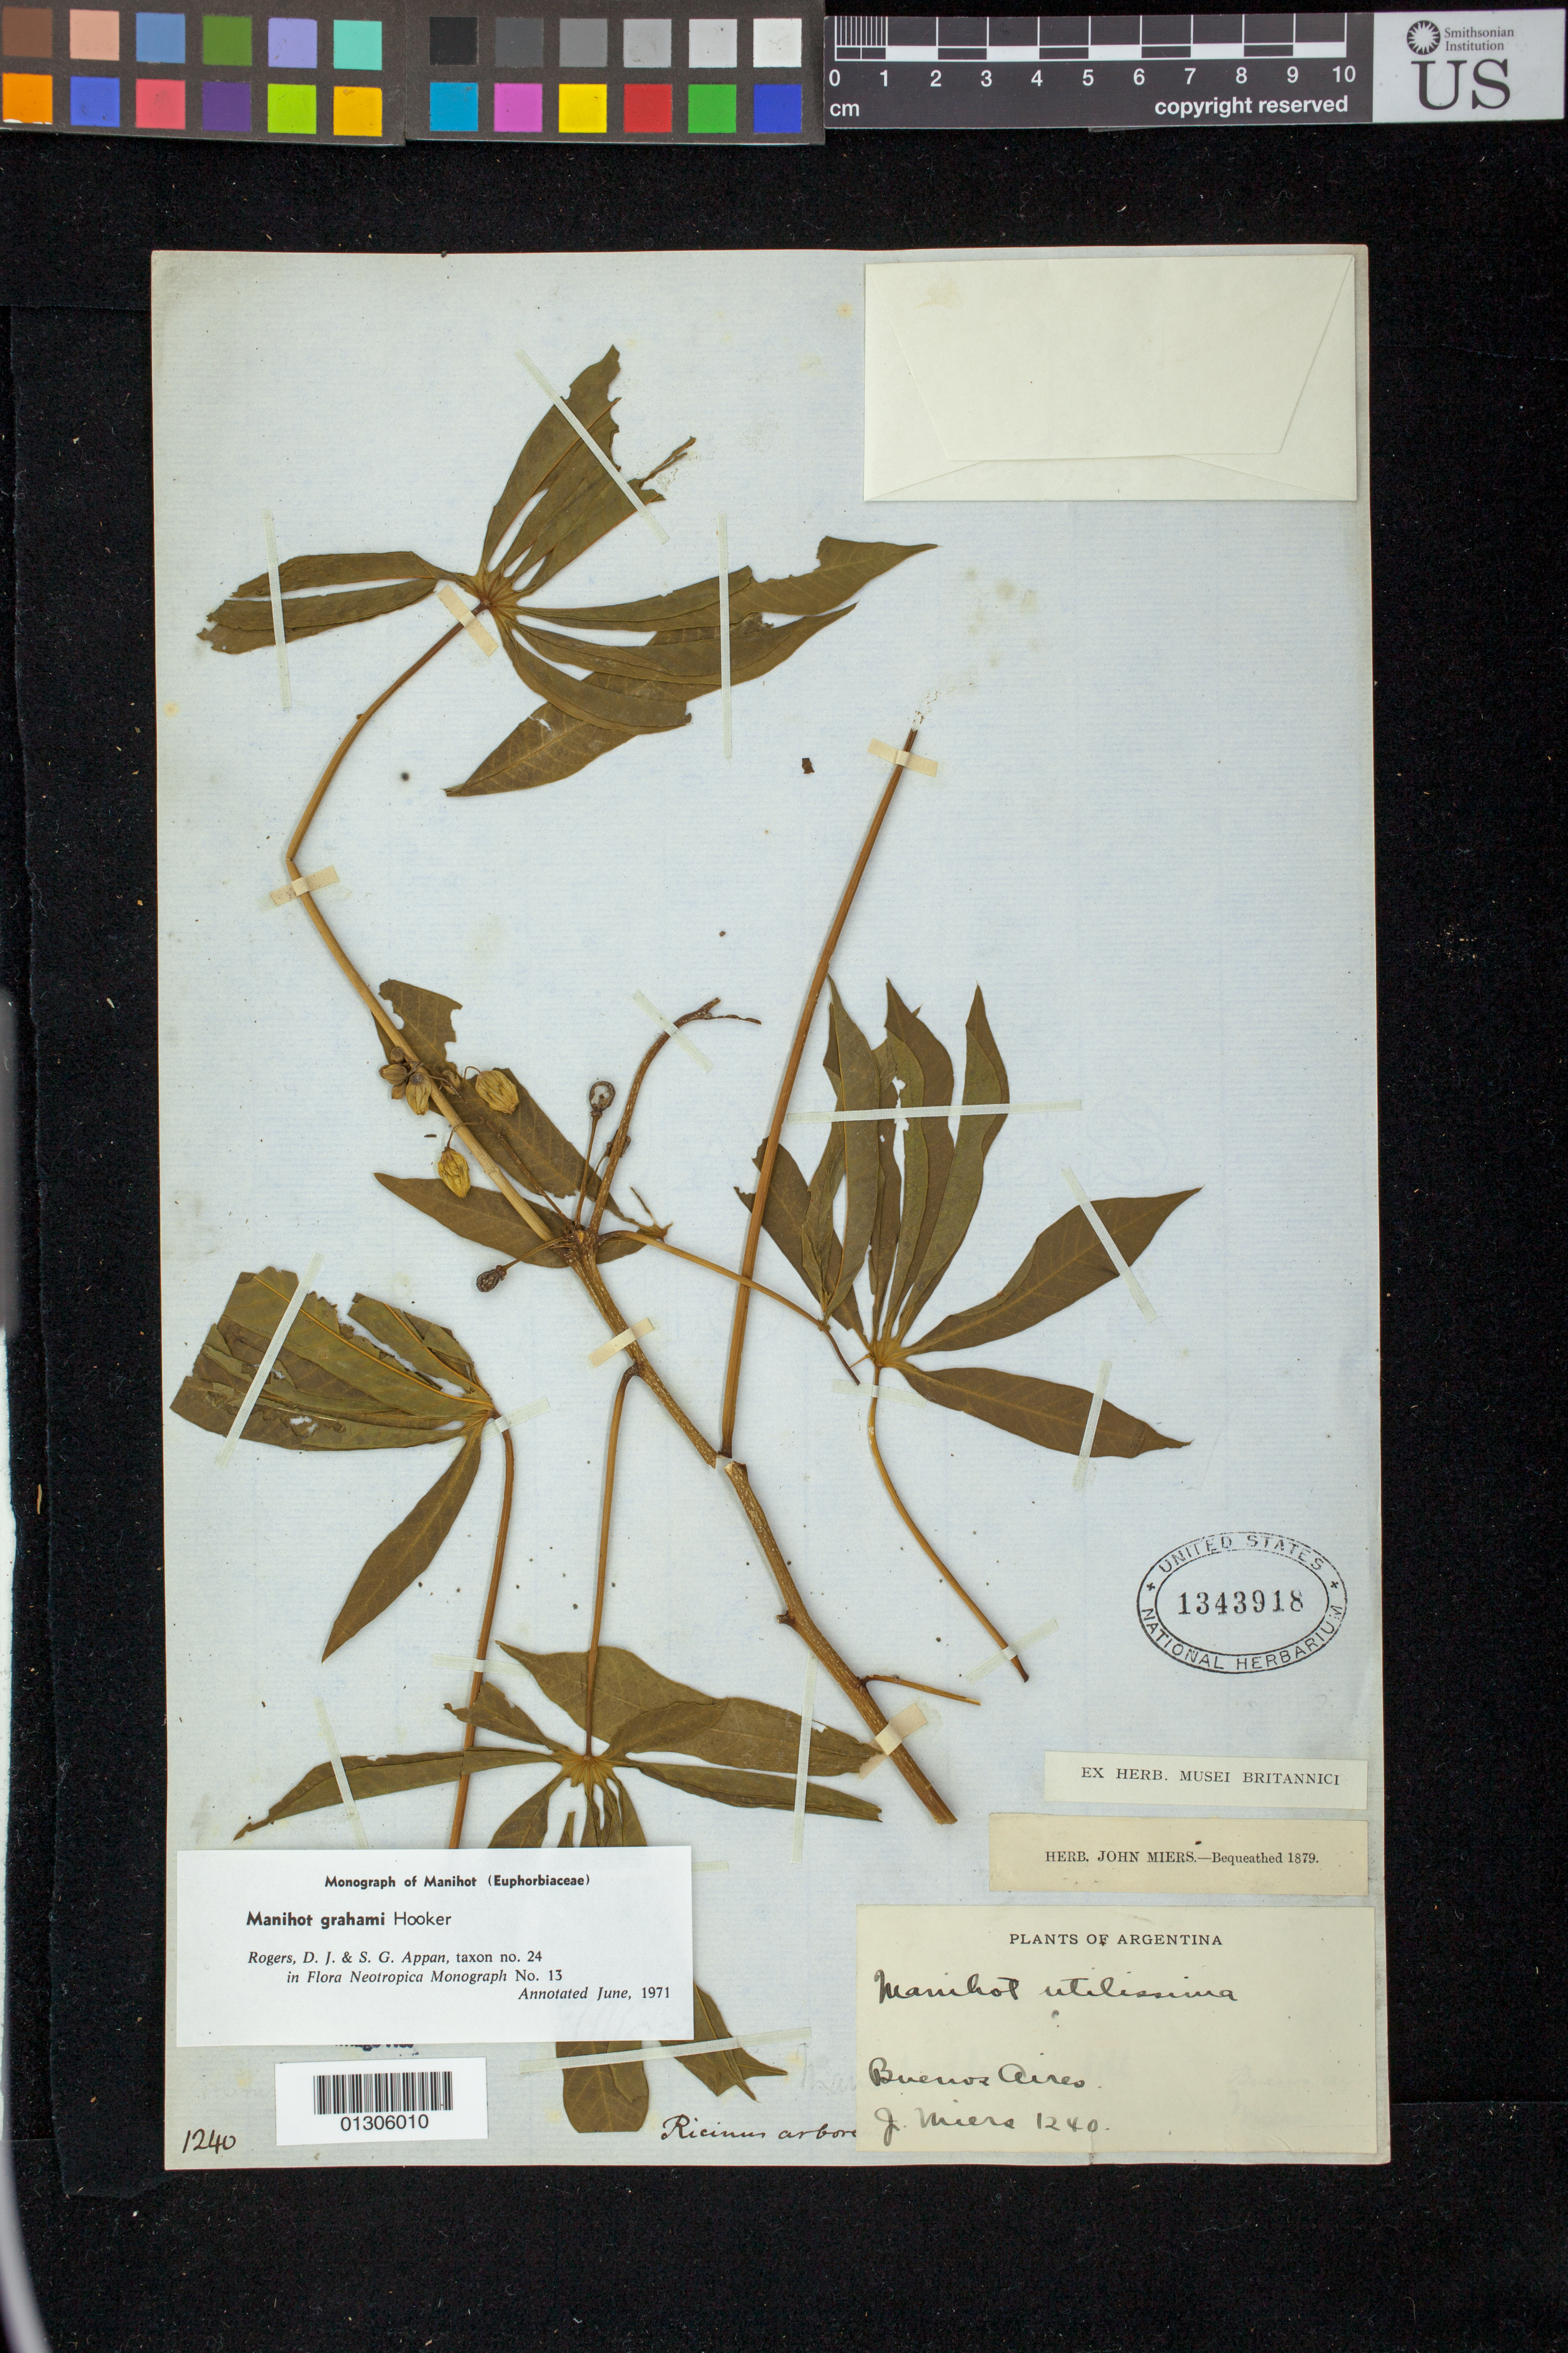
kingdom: Plantae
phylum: Tracheophyta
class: Magnoliopsida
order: Malpighiales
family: Euphorbiaceae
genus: Manihot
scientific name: Manihot grahamii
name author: Hook.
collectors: J. Miers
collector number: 1240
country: Argentina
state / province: Buenos Aires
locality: Buenos Aires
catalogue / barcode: US 1343918